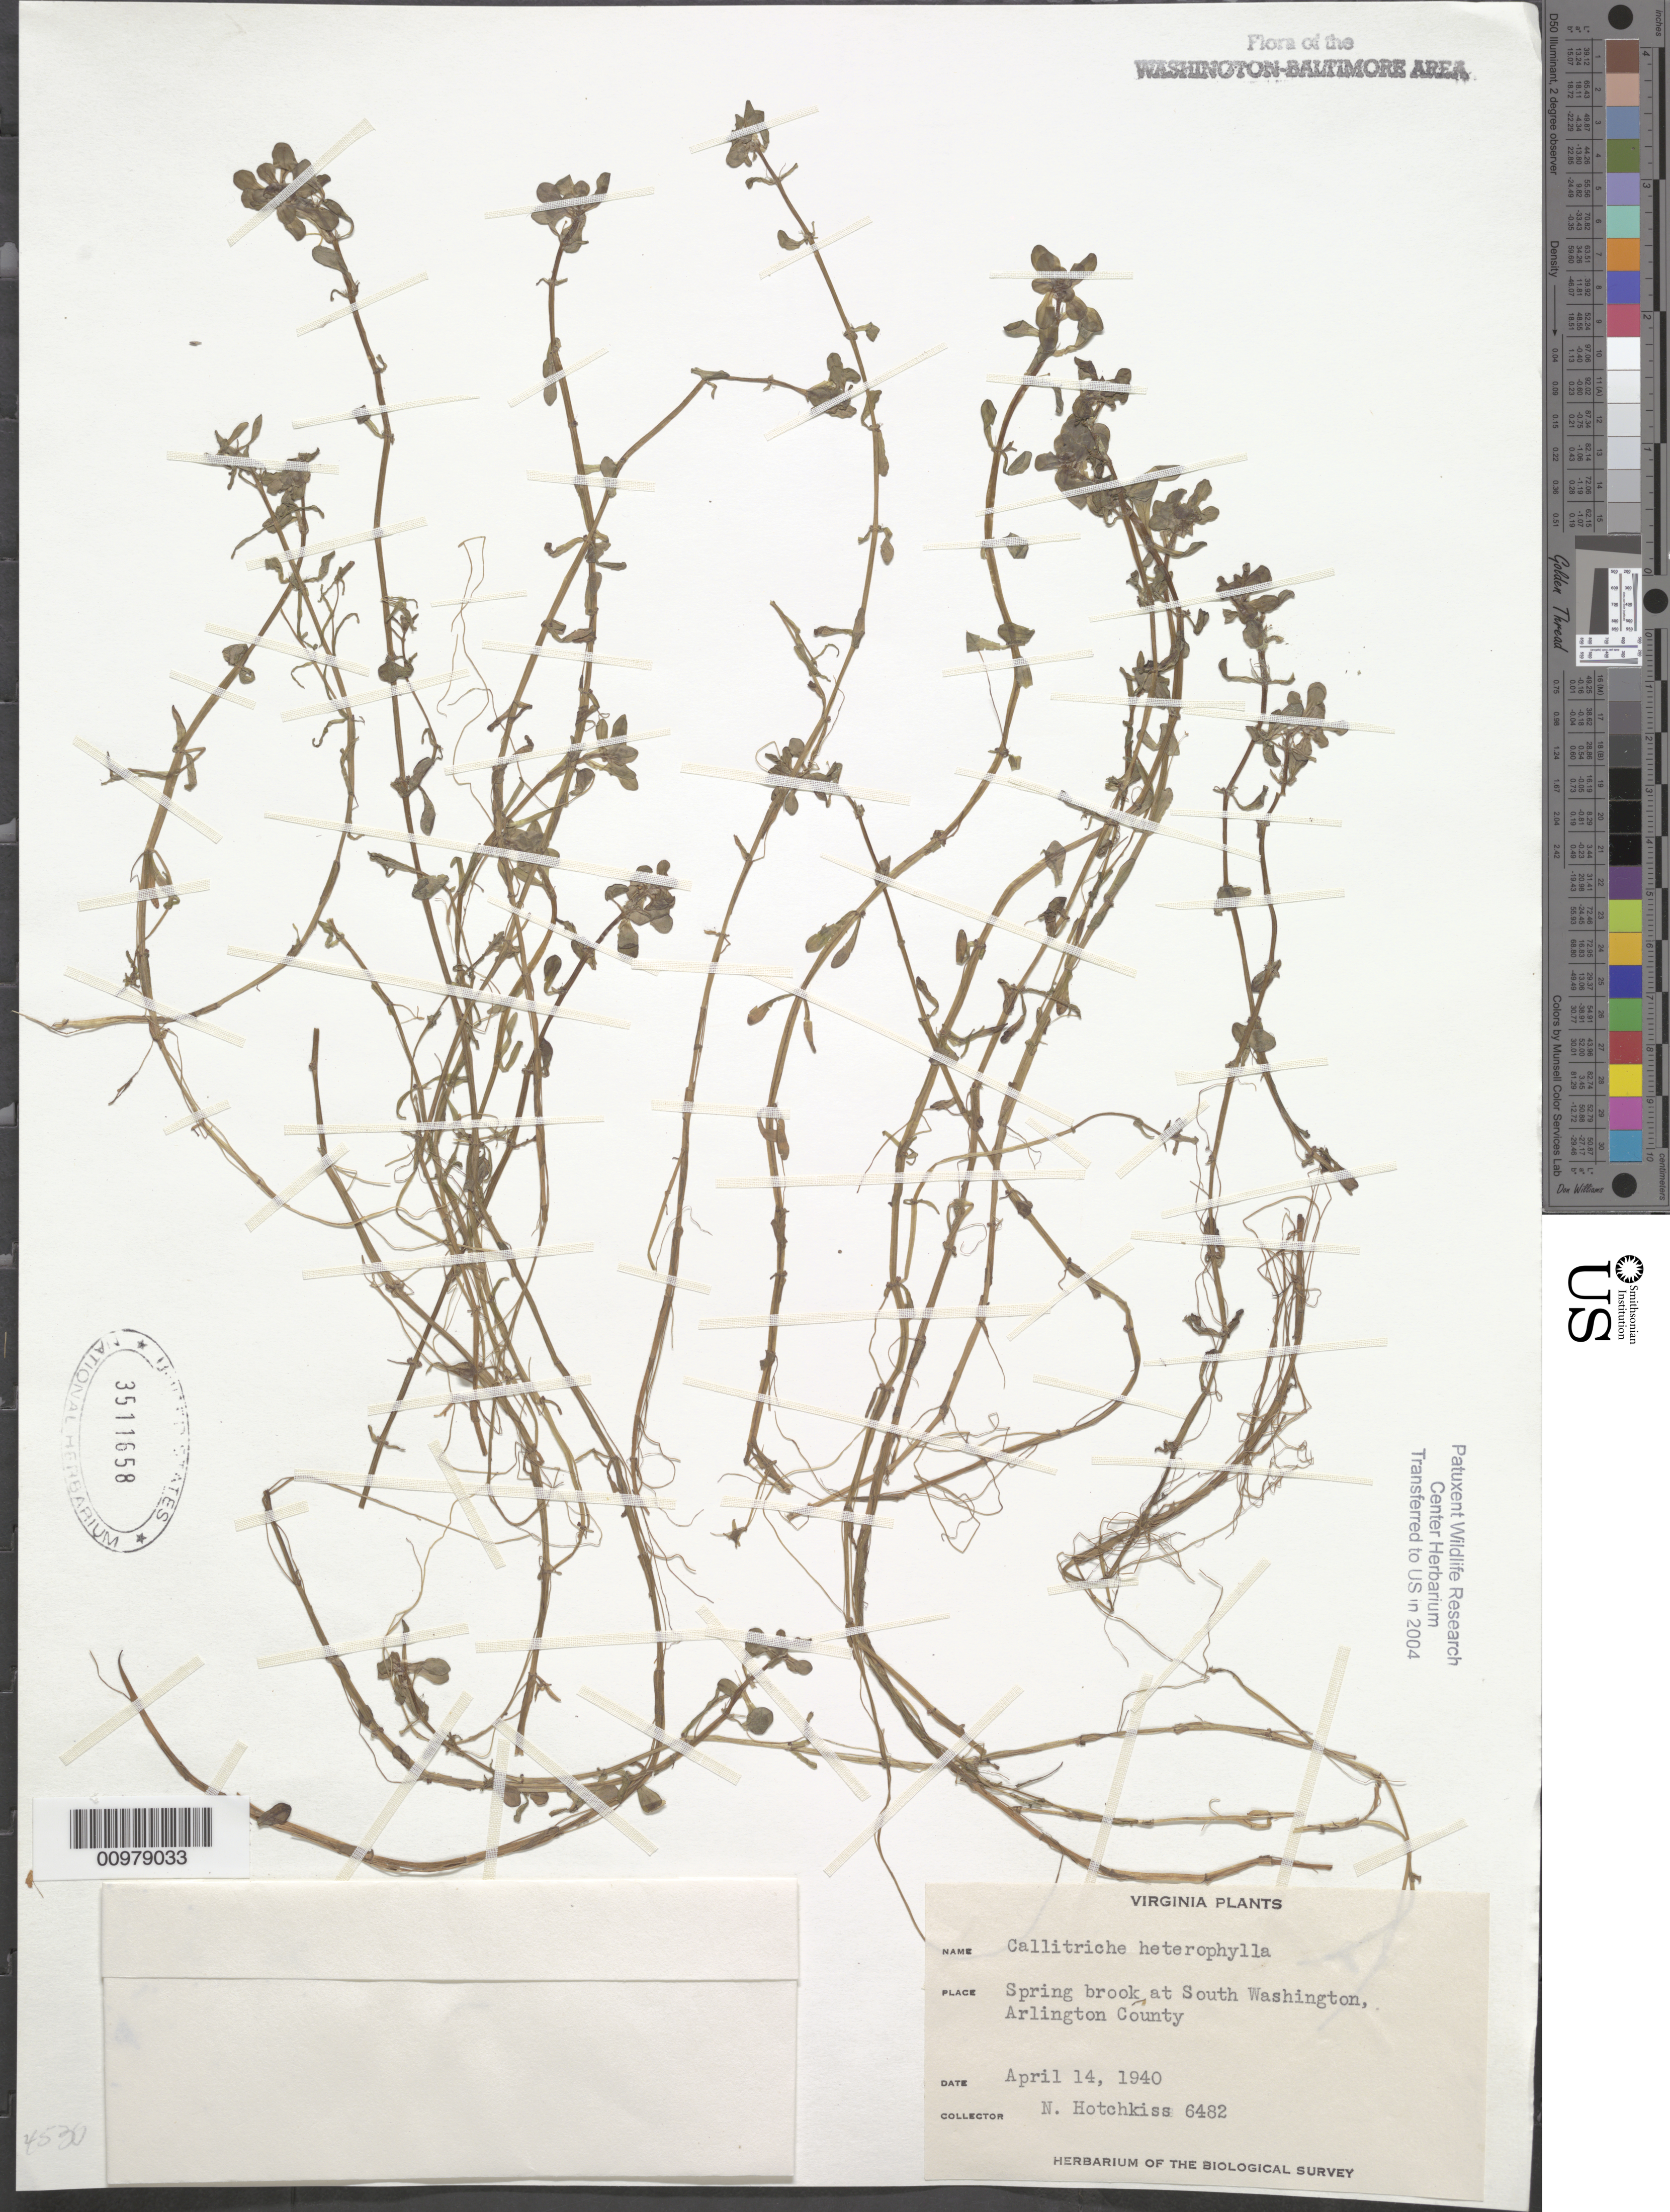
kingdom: Plantae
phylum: Tracheophyta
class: Magnoliopsida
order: Lamiales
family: Plantaginaceae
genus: Callitriche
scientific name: Callitriche heterophylla Pursh emend. Darby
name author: Pursh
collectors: N. Hotchkiss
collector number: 6482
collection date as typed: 14 Apr 1940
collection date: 1940-04-14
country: United States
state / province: Virginia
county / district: Arlington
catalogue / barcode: US 3511658